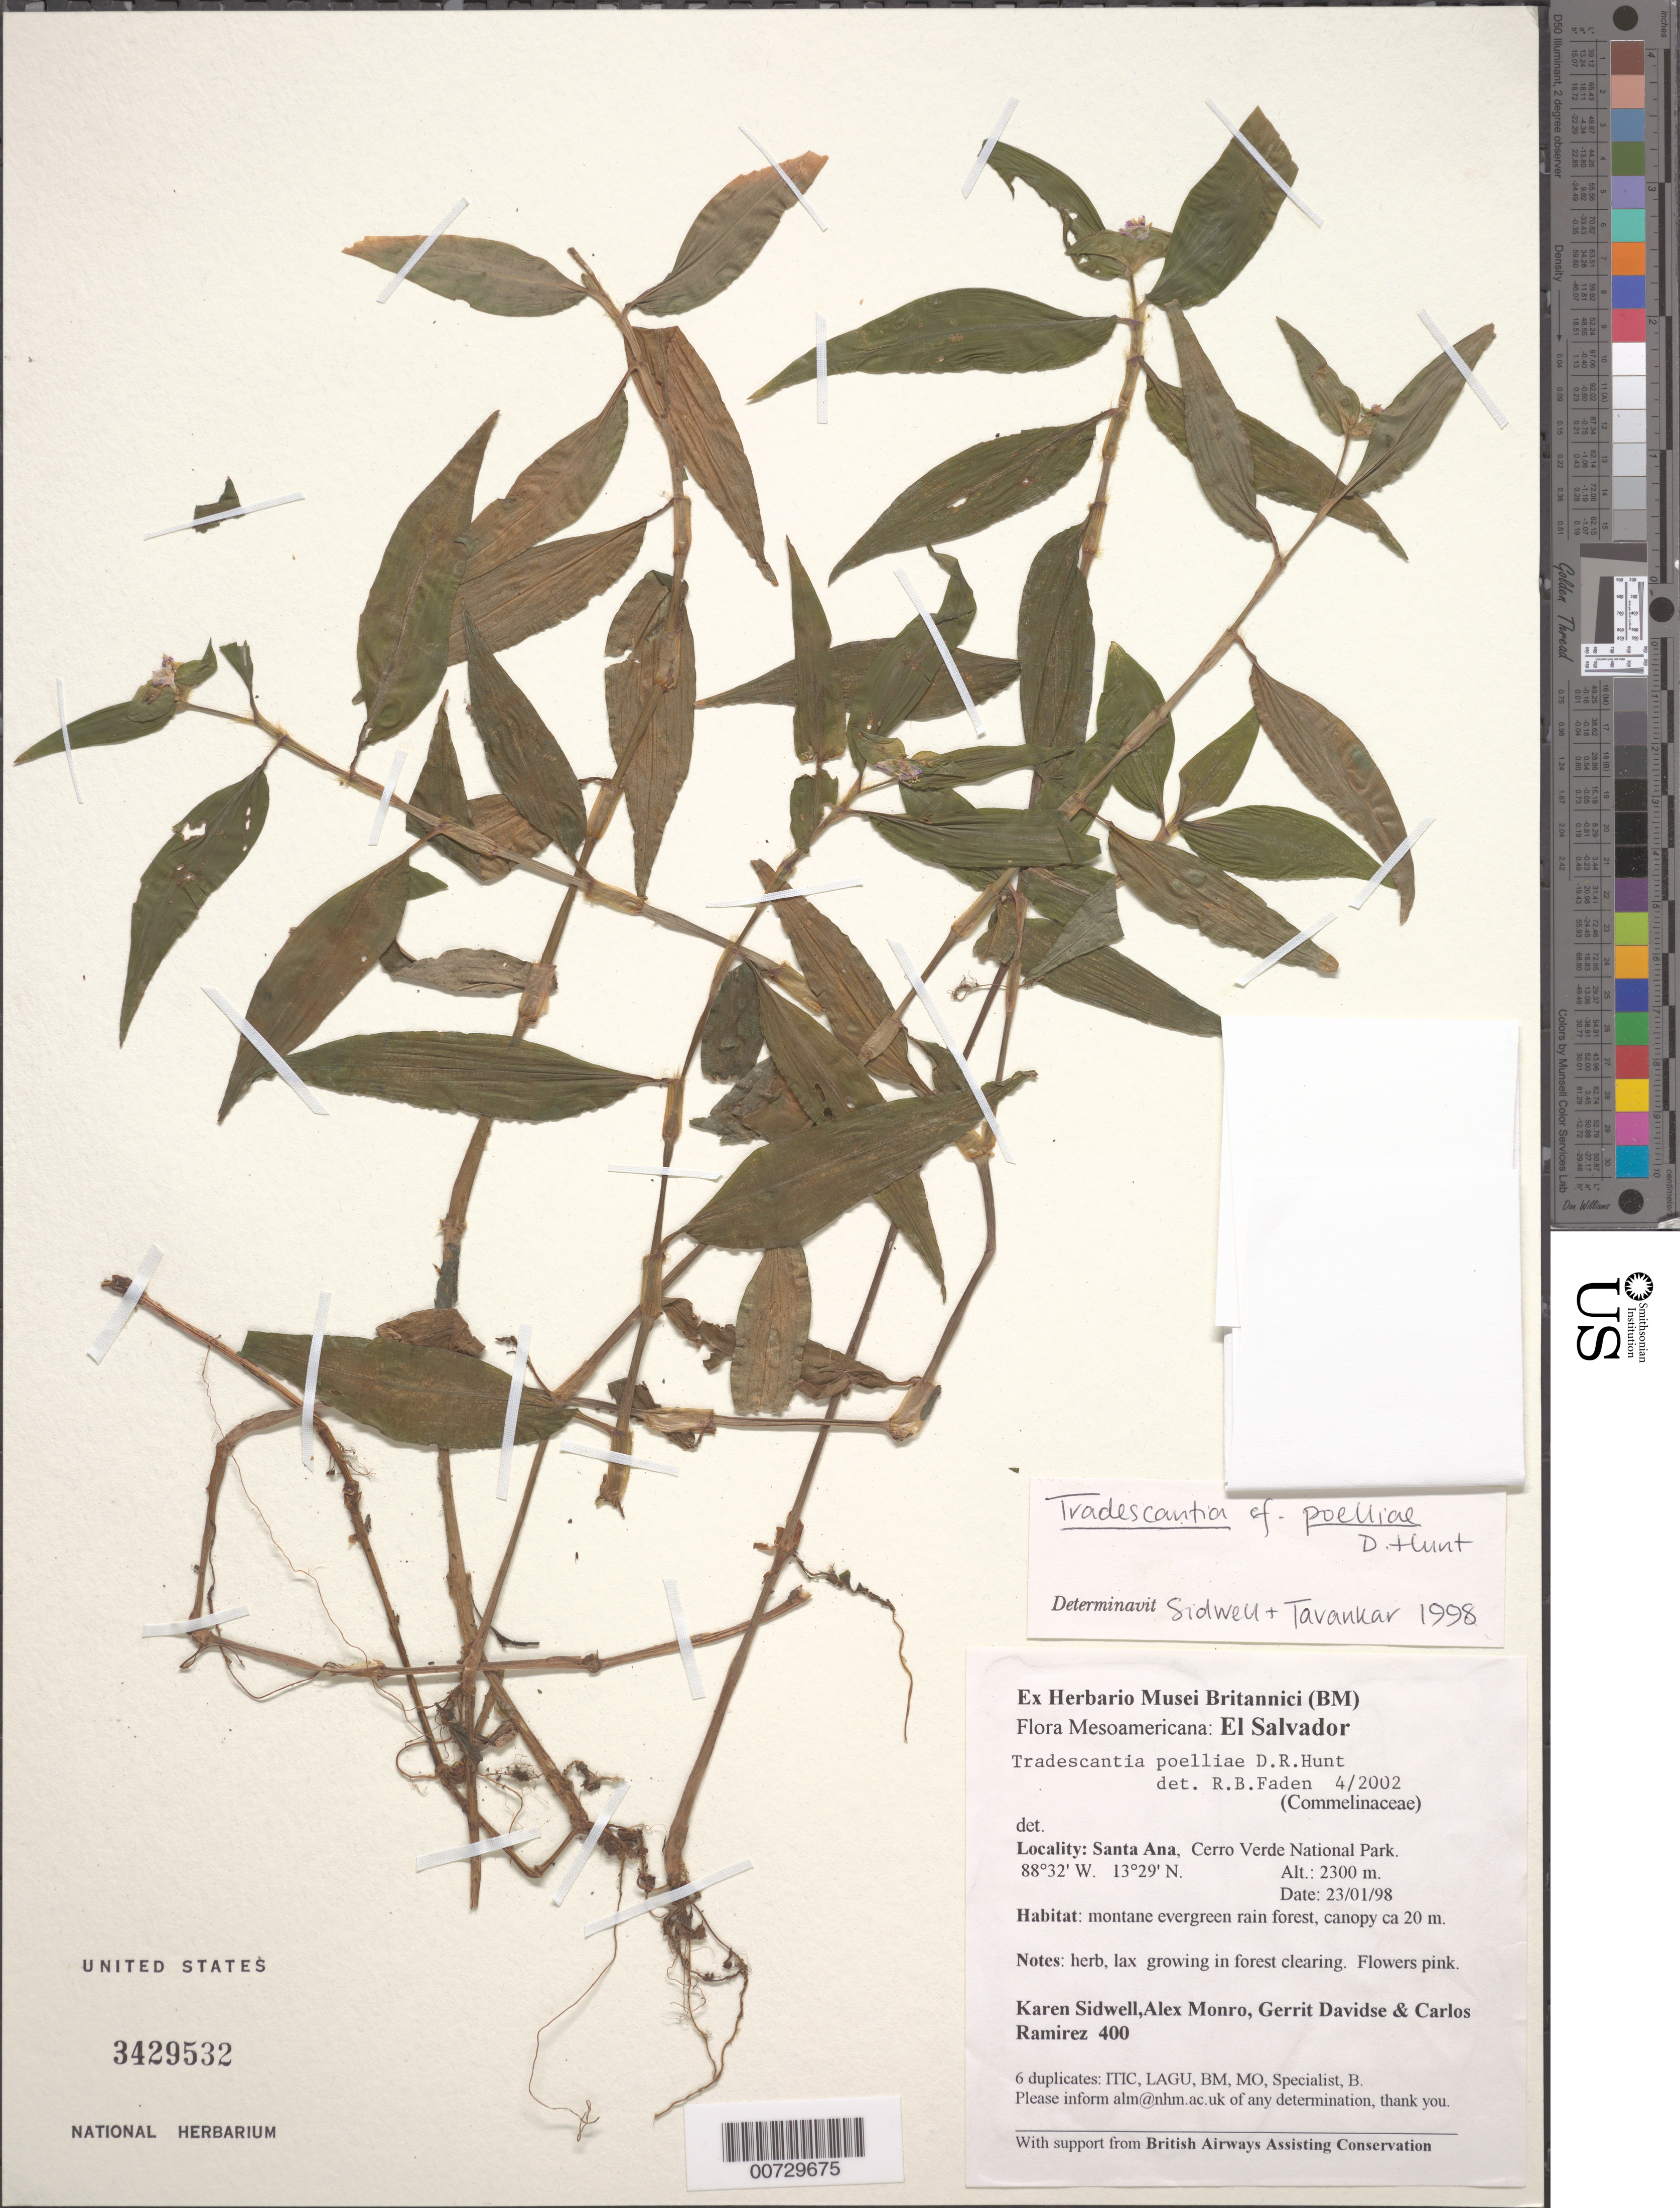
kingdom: Plantae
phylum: Tracheophyta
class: Liliopsida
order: Commelinales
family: Commelinaceae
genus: Tradescantia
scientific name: Tradescantia poelliae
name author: D.R. Hunt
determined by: Sidwell, K.; Tavankar, --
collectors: K. Sidwell, A. Monro, G. Davidse & C. Ramirez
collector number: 400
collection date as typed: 23 Jan 1998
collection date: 1998-01-23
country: El Salvador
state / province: Santa Ana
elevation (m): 2300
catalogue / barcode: US 3429532